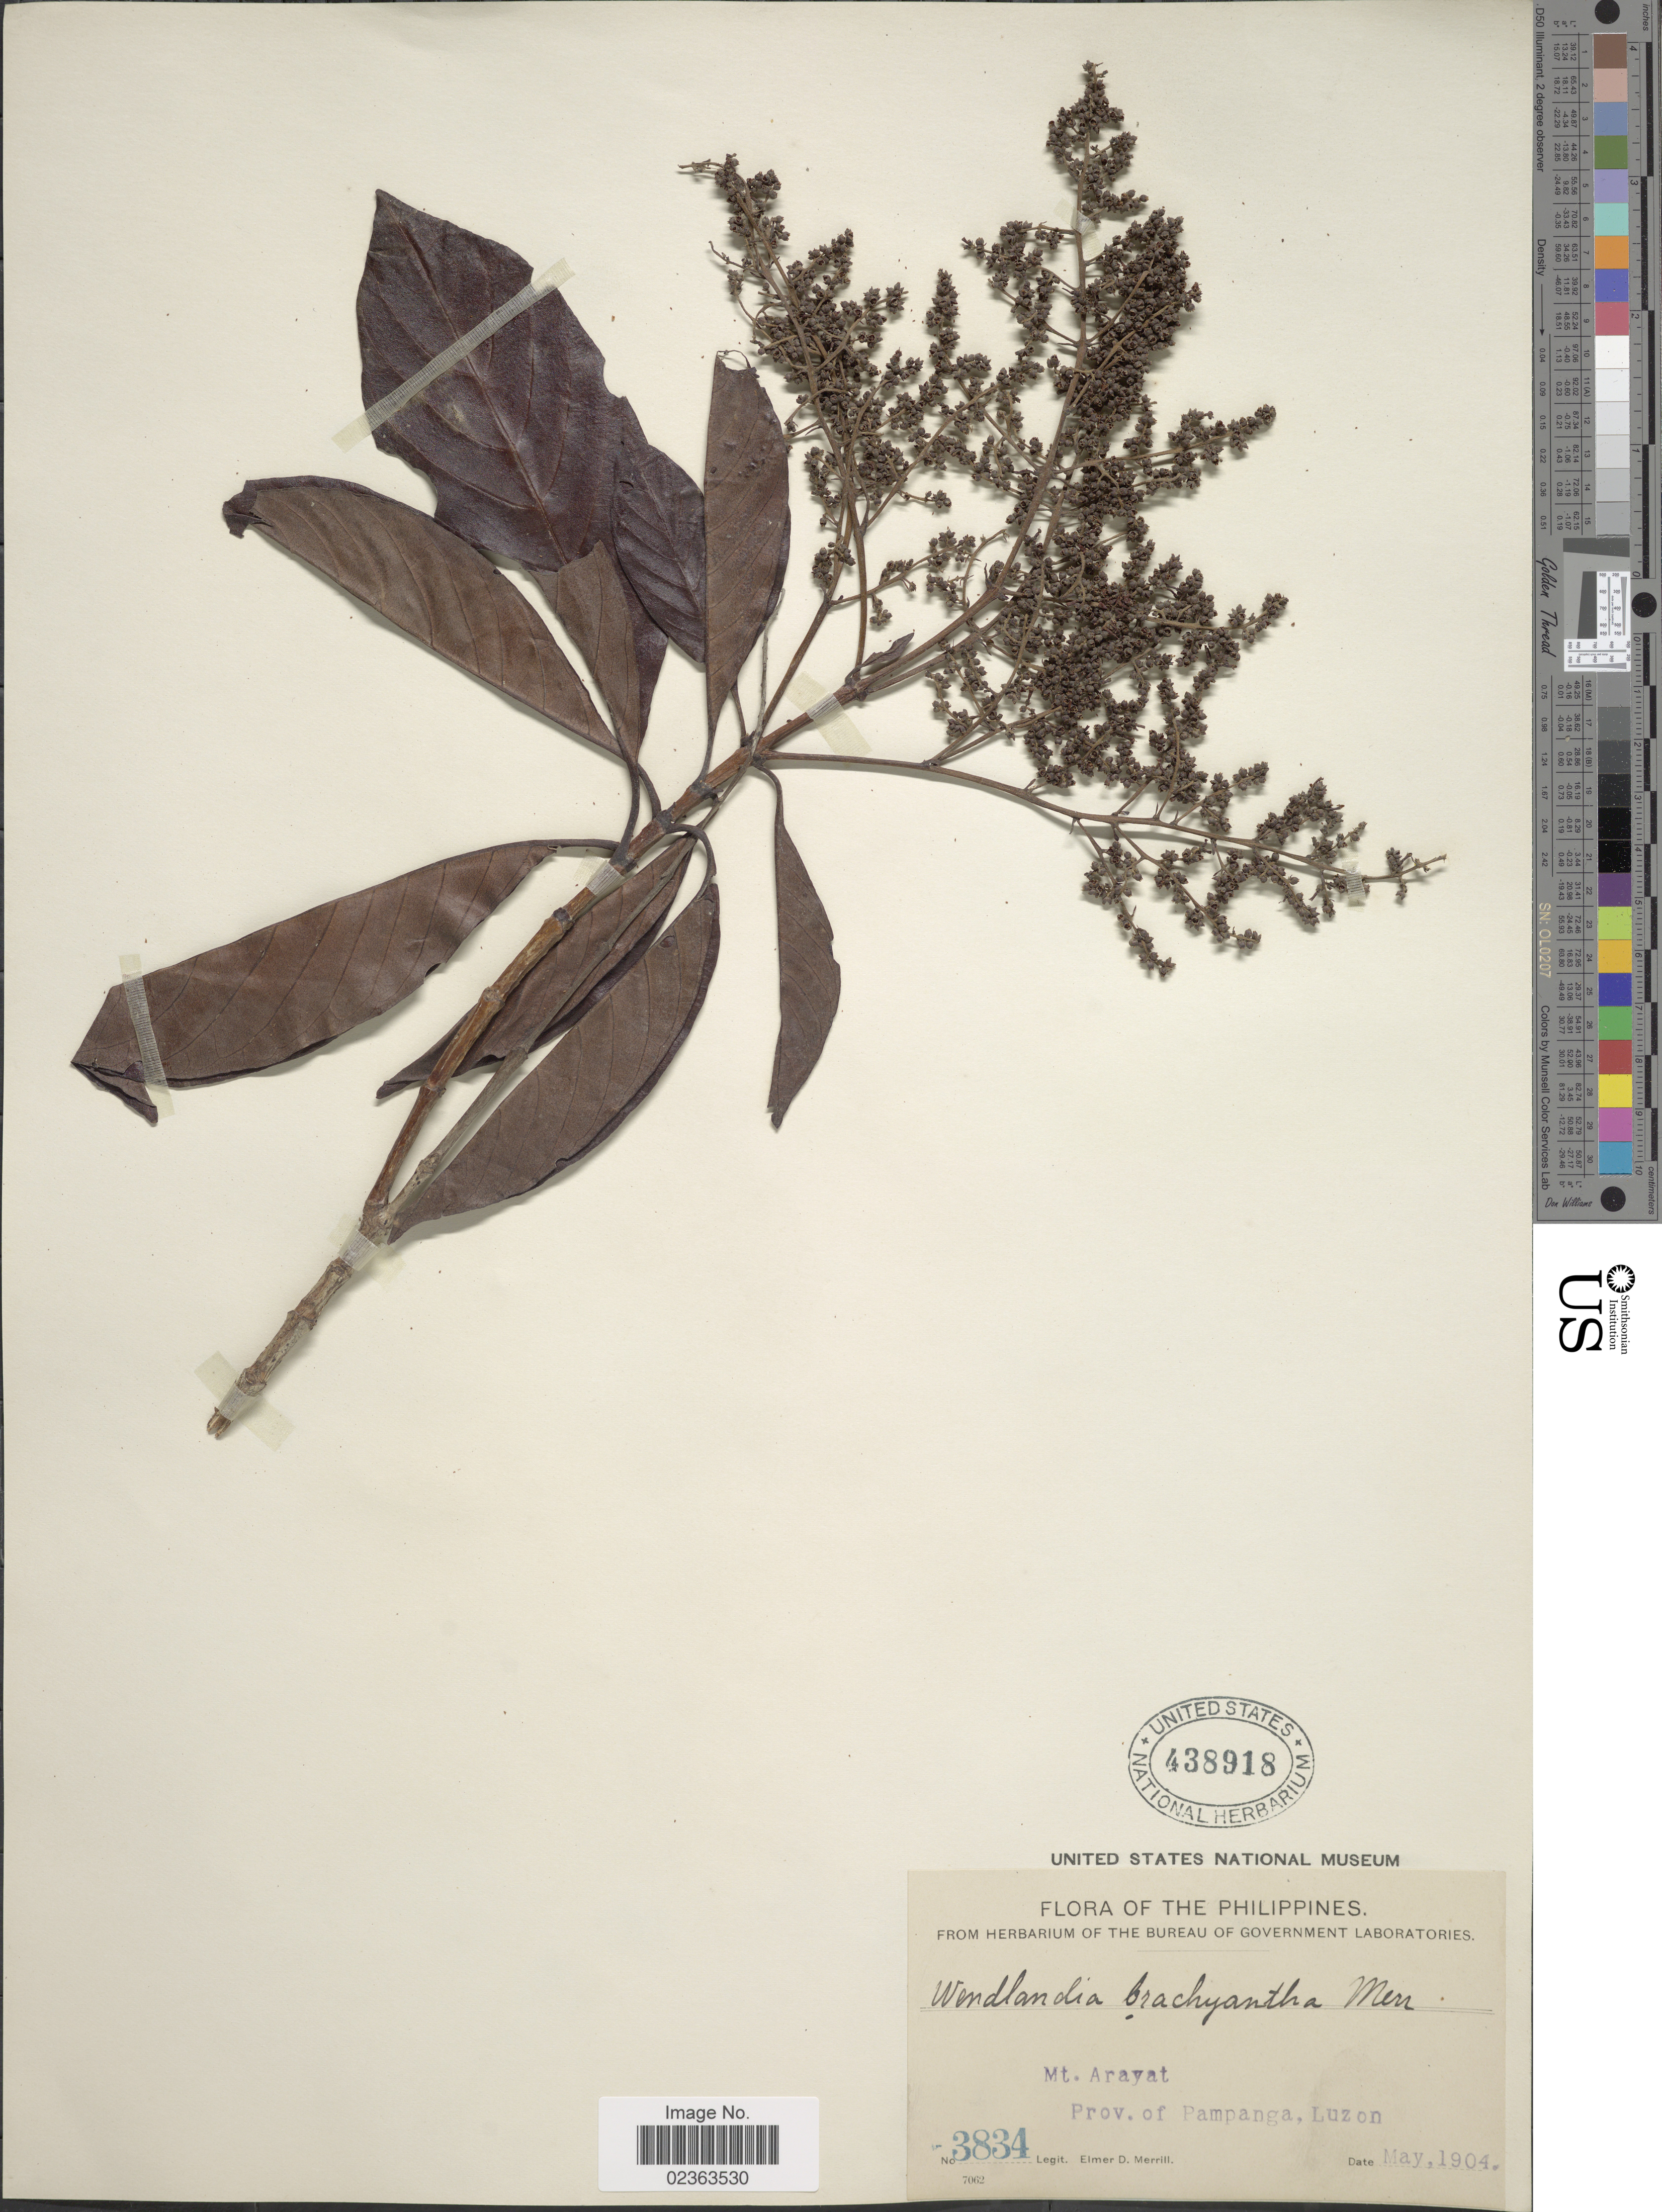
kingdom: Plantae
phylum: Tracheophyta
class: Magnoliopsida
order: Gentianales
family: Rubiaceae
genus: Wendlandia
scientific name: Wendlandia brachyantha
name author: Merr.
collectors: E. D. Merrill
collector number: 3834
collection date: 1904-05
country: Philippines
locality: Mt. Arayat, Prov. of Pampanga, Luzon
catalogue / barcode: US 438918